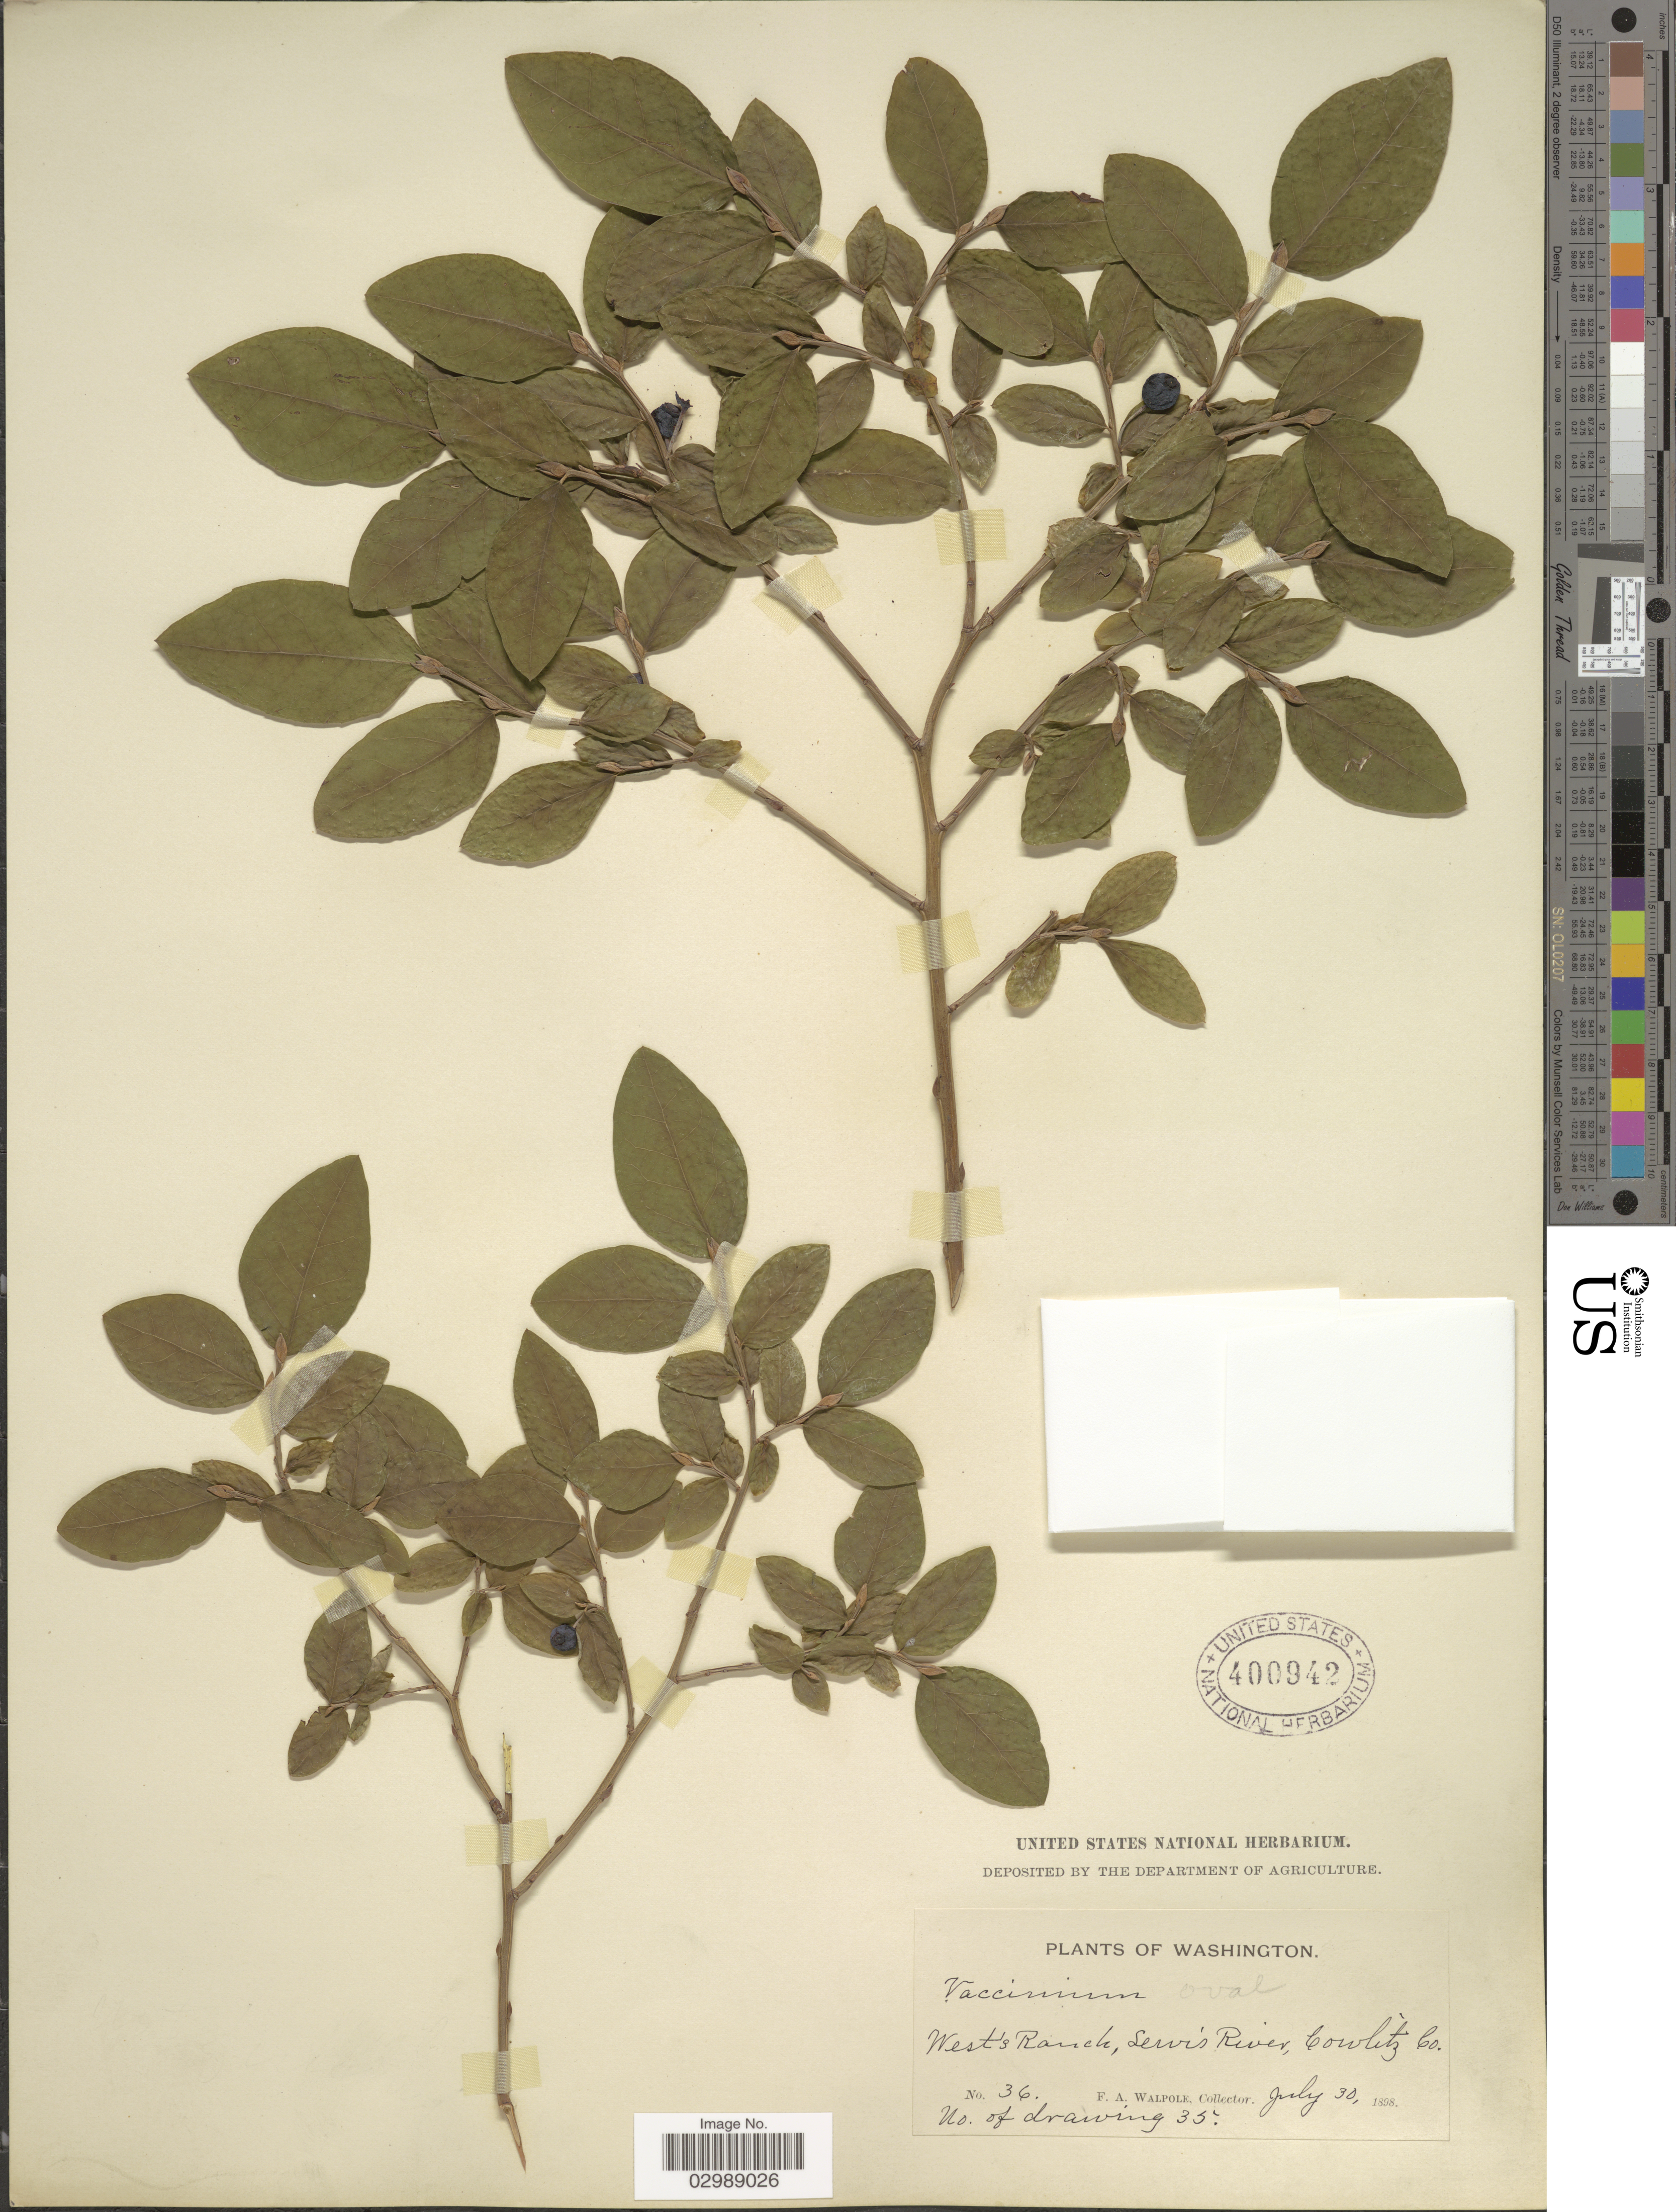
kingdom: Plantae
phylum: Tracheophyta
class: Magnoliopsida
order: Ericales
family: Ericaceae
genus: Vaccinium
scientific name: Vaccinium ovalifolium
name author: Sm.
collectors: F. Walpole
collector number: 36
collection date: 1898-07-30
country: United States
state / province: Washington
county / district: Cowlitz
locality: West's Ranch, Ewlis River. Cowlitz Co.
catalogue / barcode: US 400942